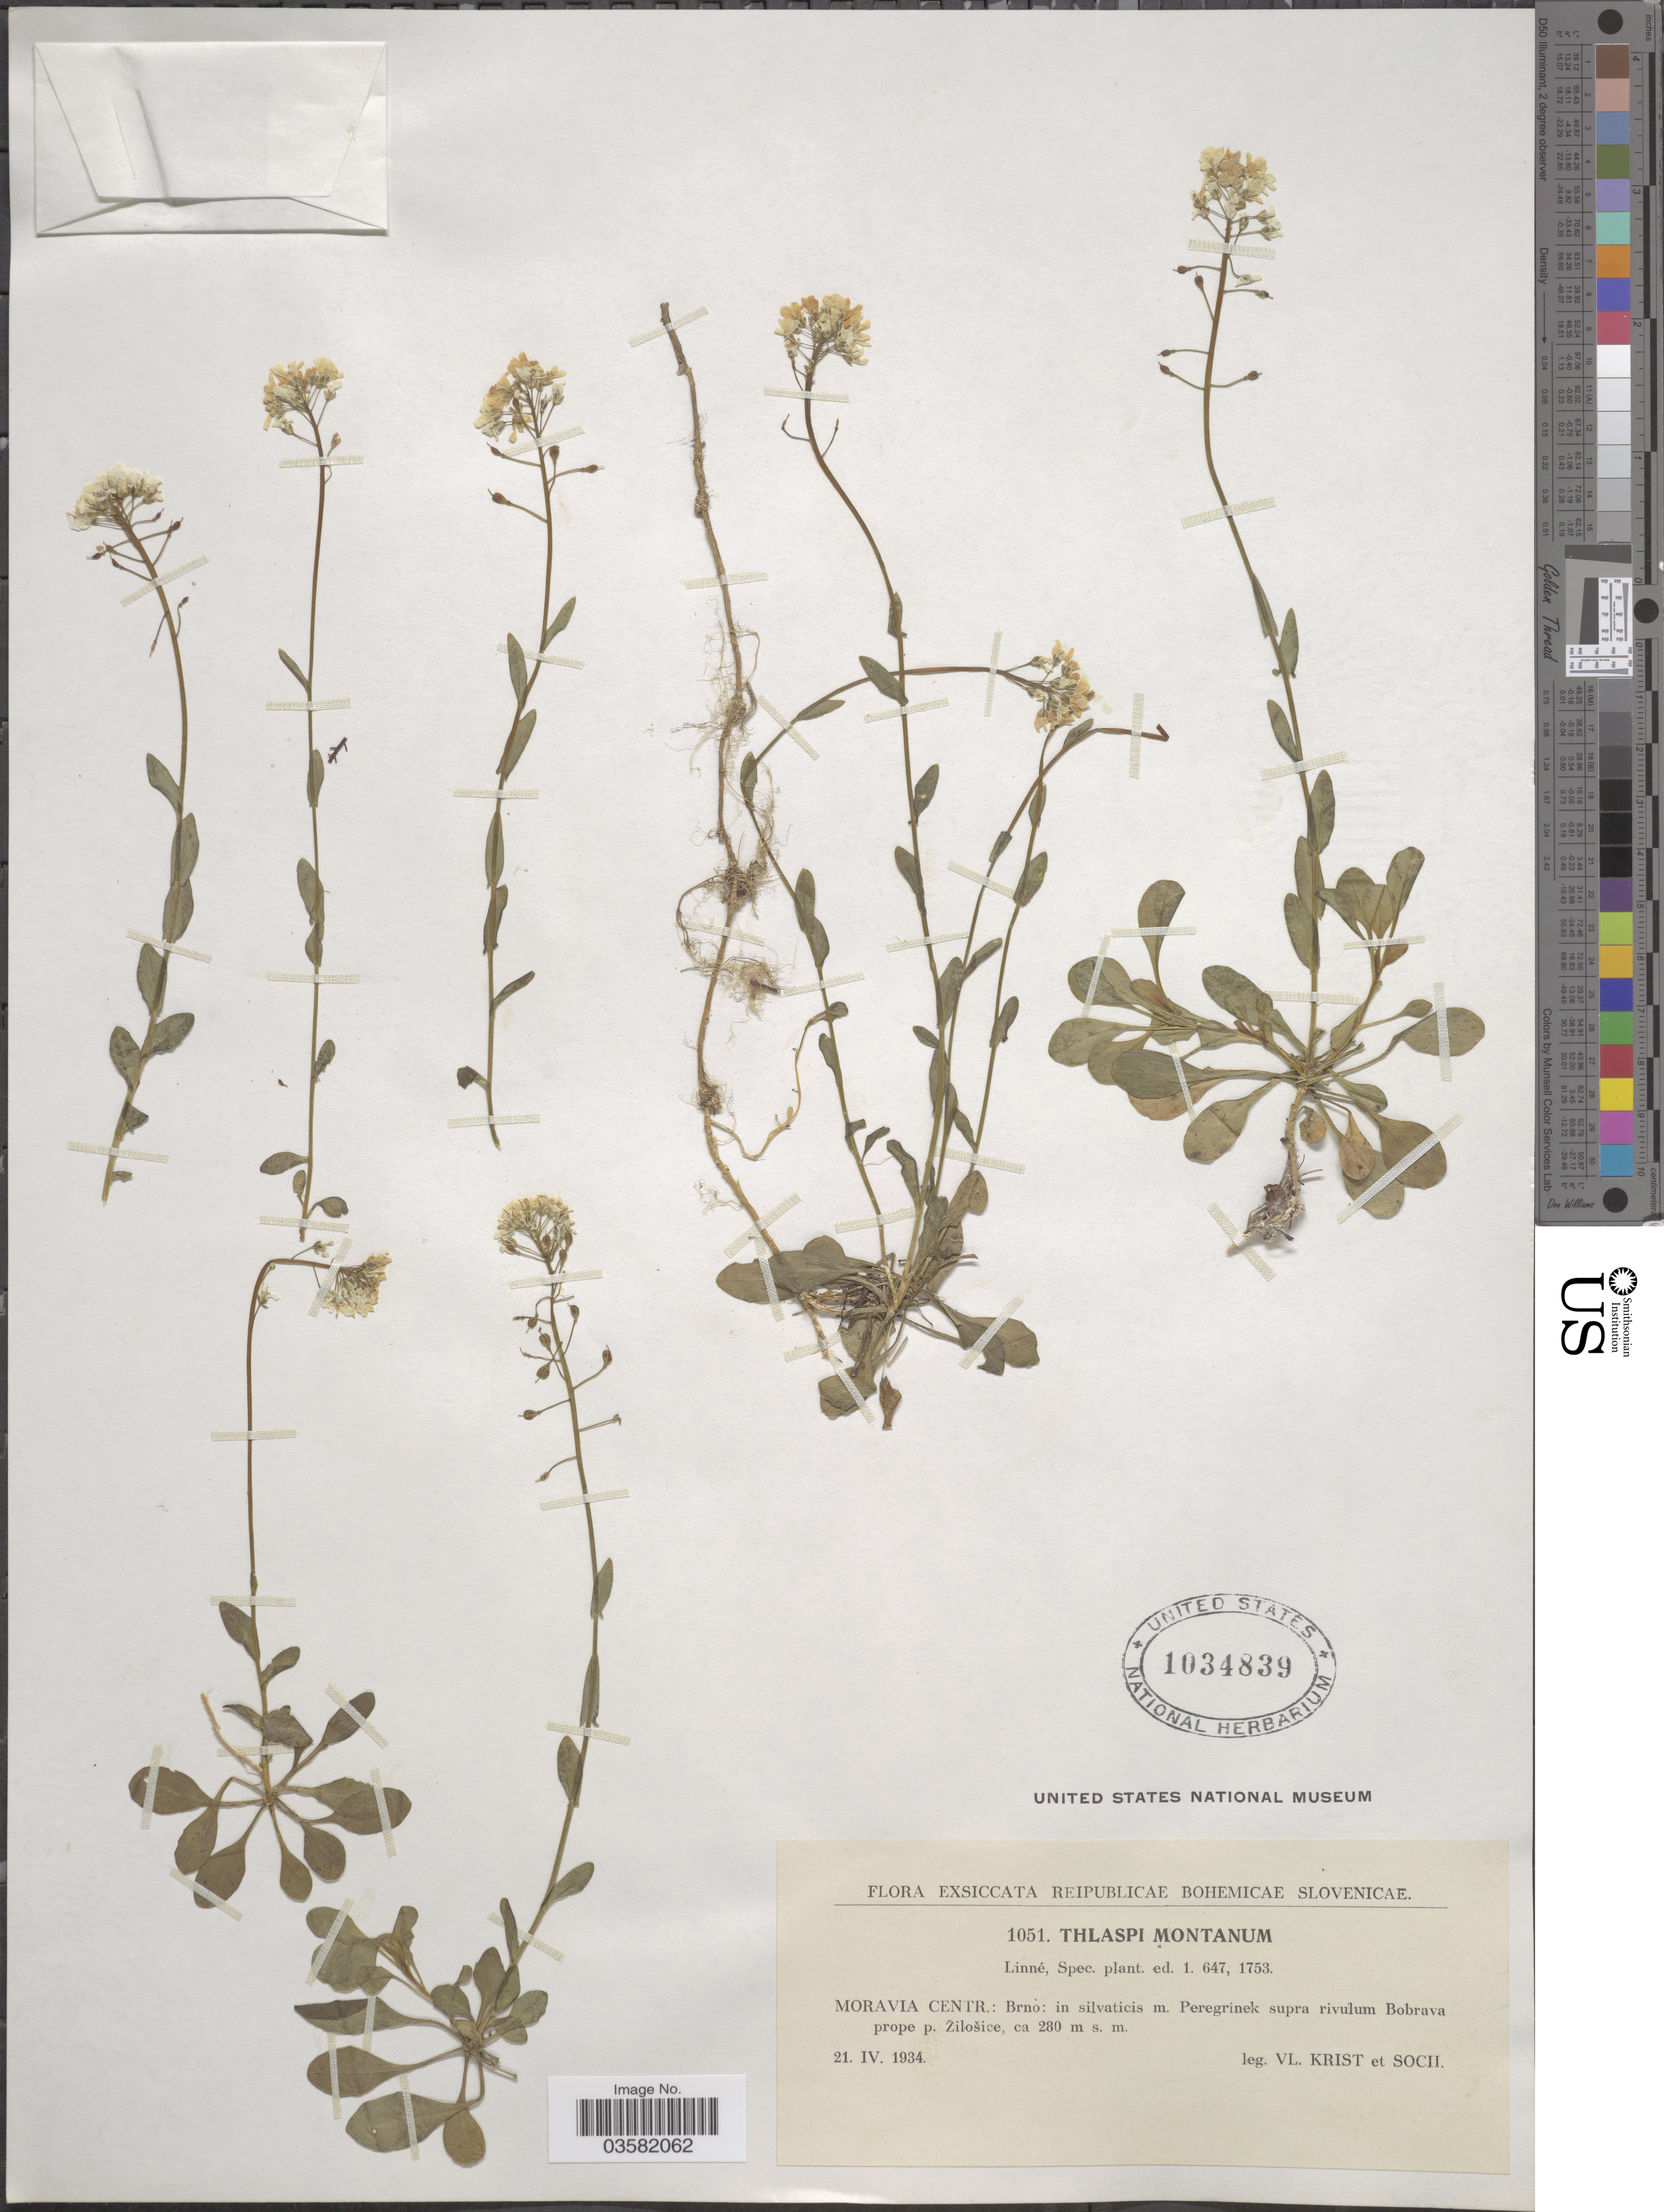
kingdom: Plantae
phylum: Tracheophyta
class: Magnoliopsida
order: Brassicales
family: Brassicaceae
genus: Thlaspi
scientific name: Thlaspi montanum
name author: L.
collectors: V. Krist & Socii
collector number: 1051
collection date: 1934-04-21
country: Czechia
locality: Reipubliae Bohemicae Slovenicae. Moravia Centr.: Brno: in silvaticis m. Peregrínek supra rivulum Bobrava prope p. Žilošice.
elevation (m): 280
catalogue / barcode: US 1034839